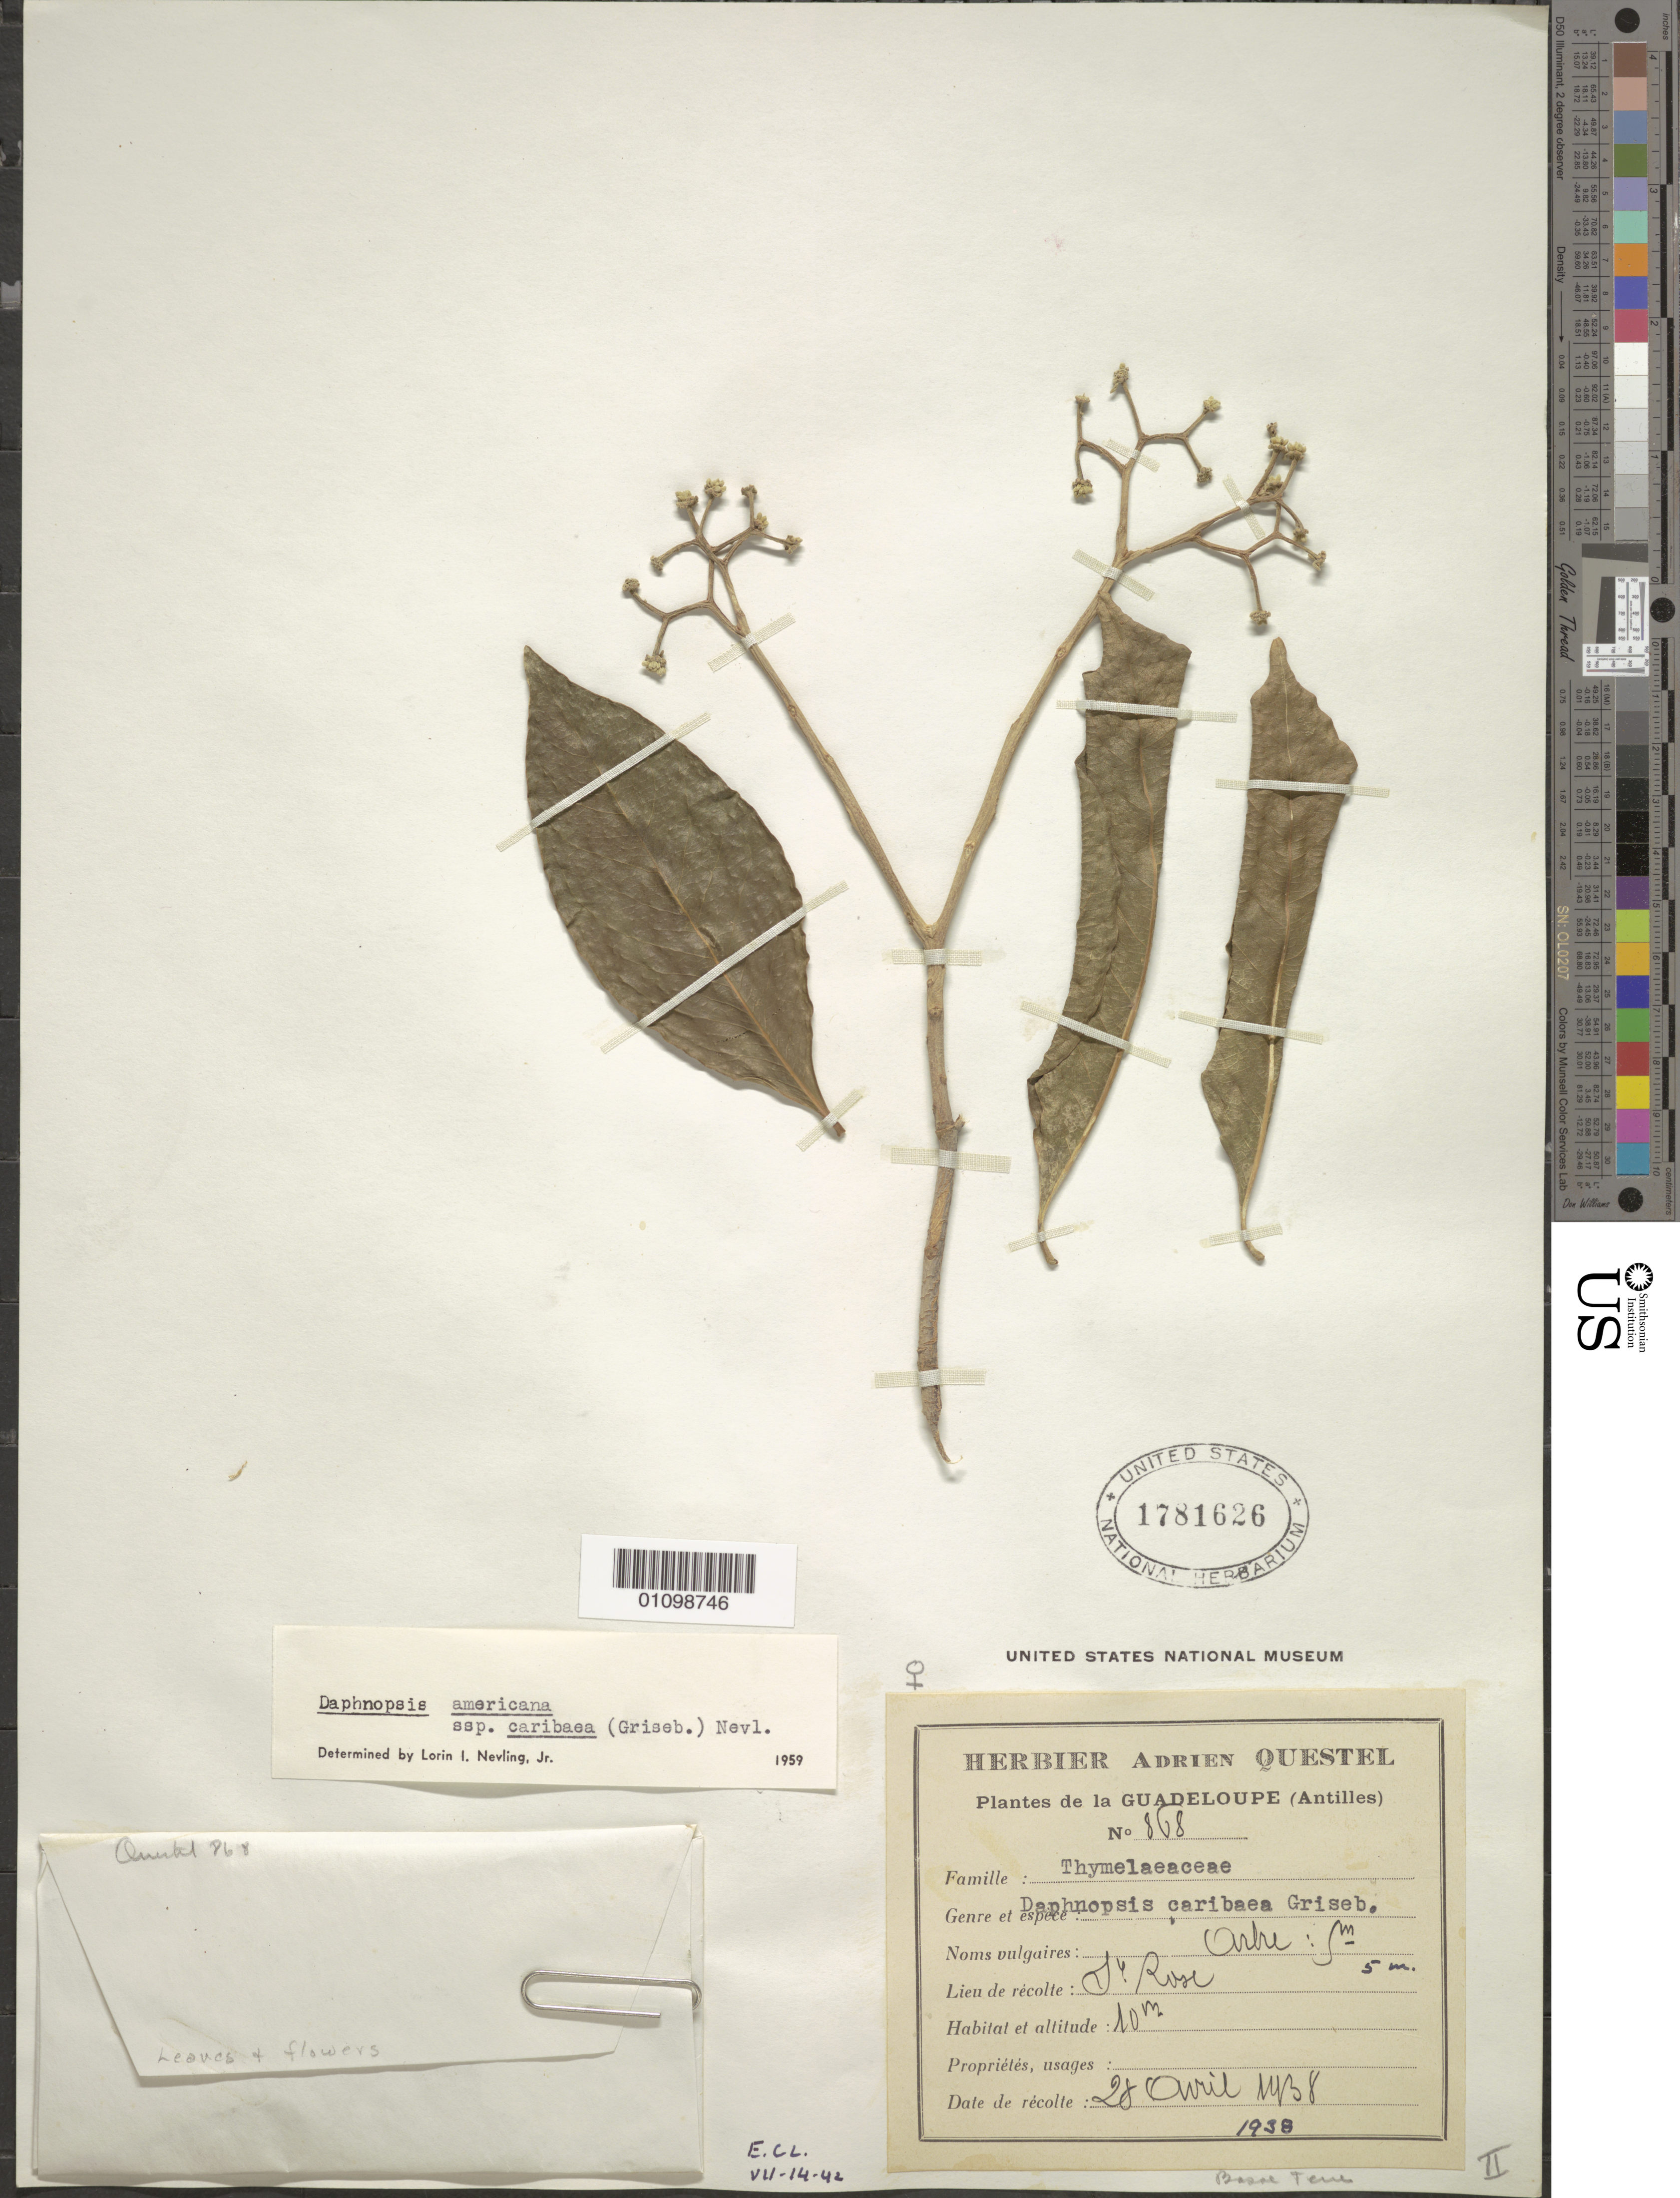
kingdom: Plantae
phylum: Tracheophyta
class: Magnoliopsida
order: Malvales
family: Thymelaeaceae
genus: Daphnopsis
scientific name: Daphnopsis americana subsp. caribaea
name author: (Griseb.) Nevling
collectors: A. Questel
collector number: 868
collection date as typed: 28 Apr 1938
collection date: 1938-04-28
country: Guadeloupe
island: Basse Terre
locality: St. Rose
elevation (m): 10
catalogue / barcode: US 1781626